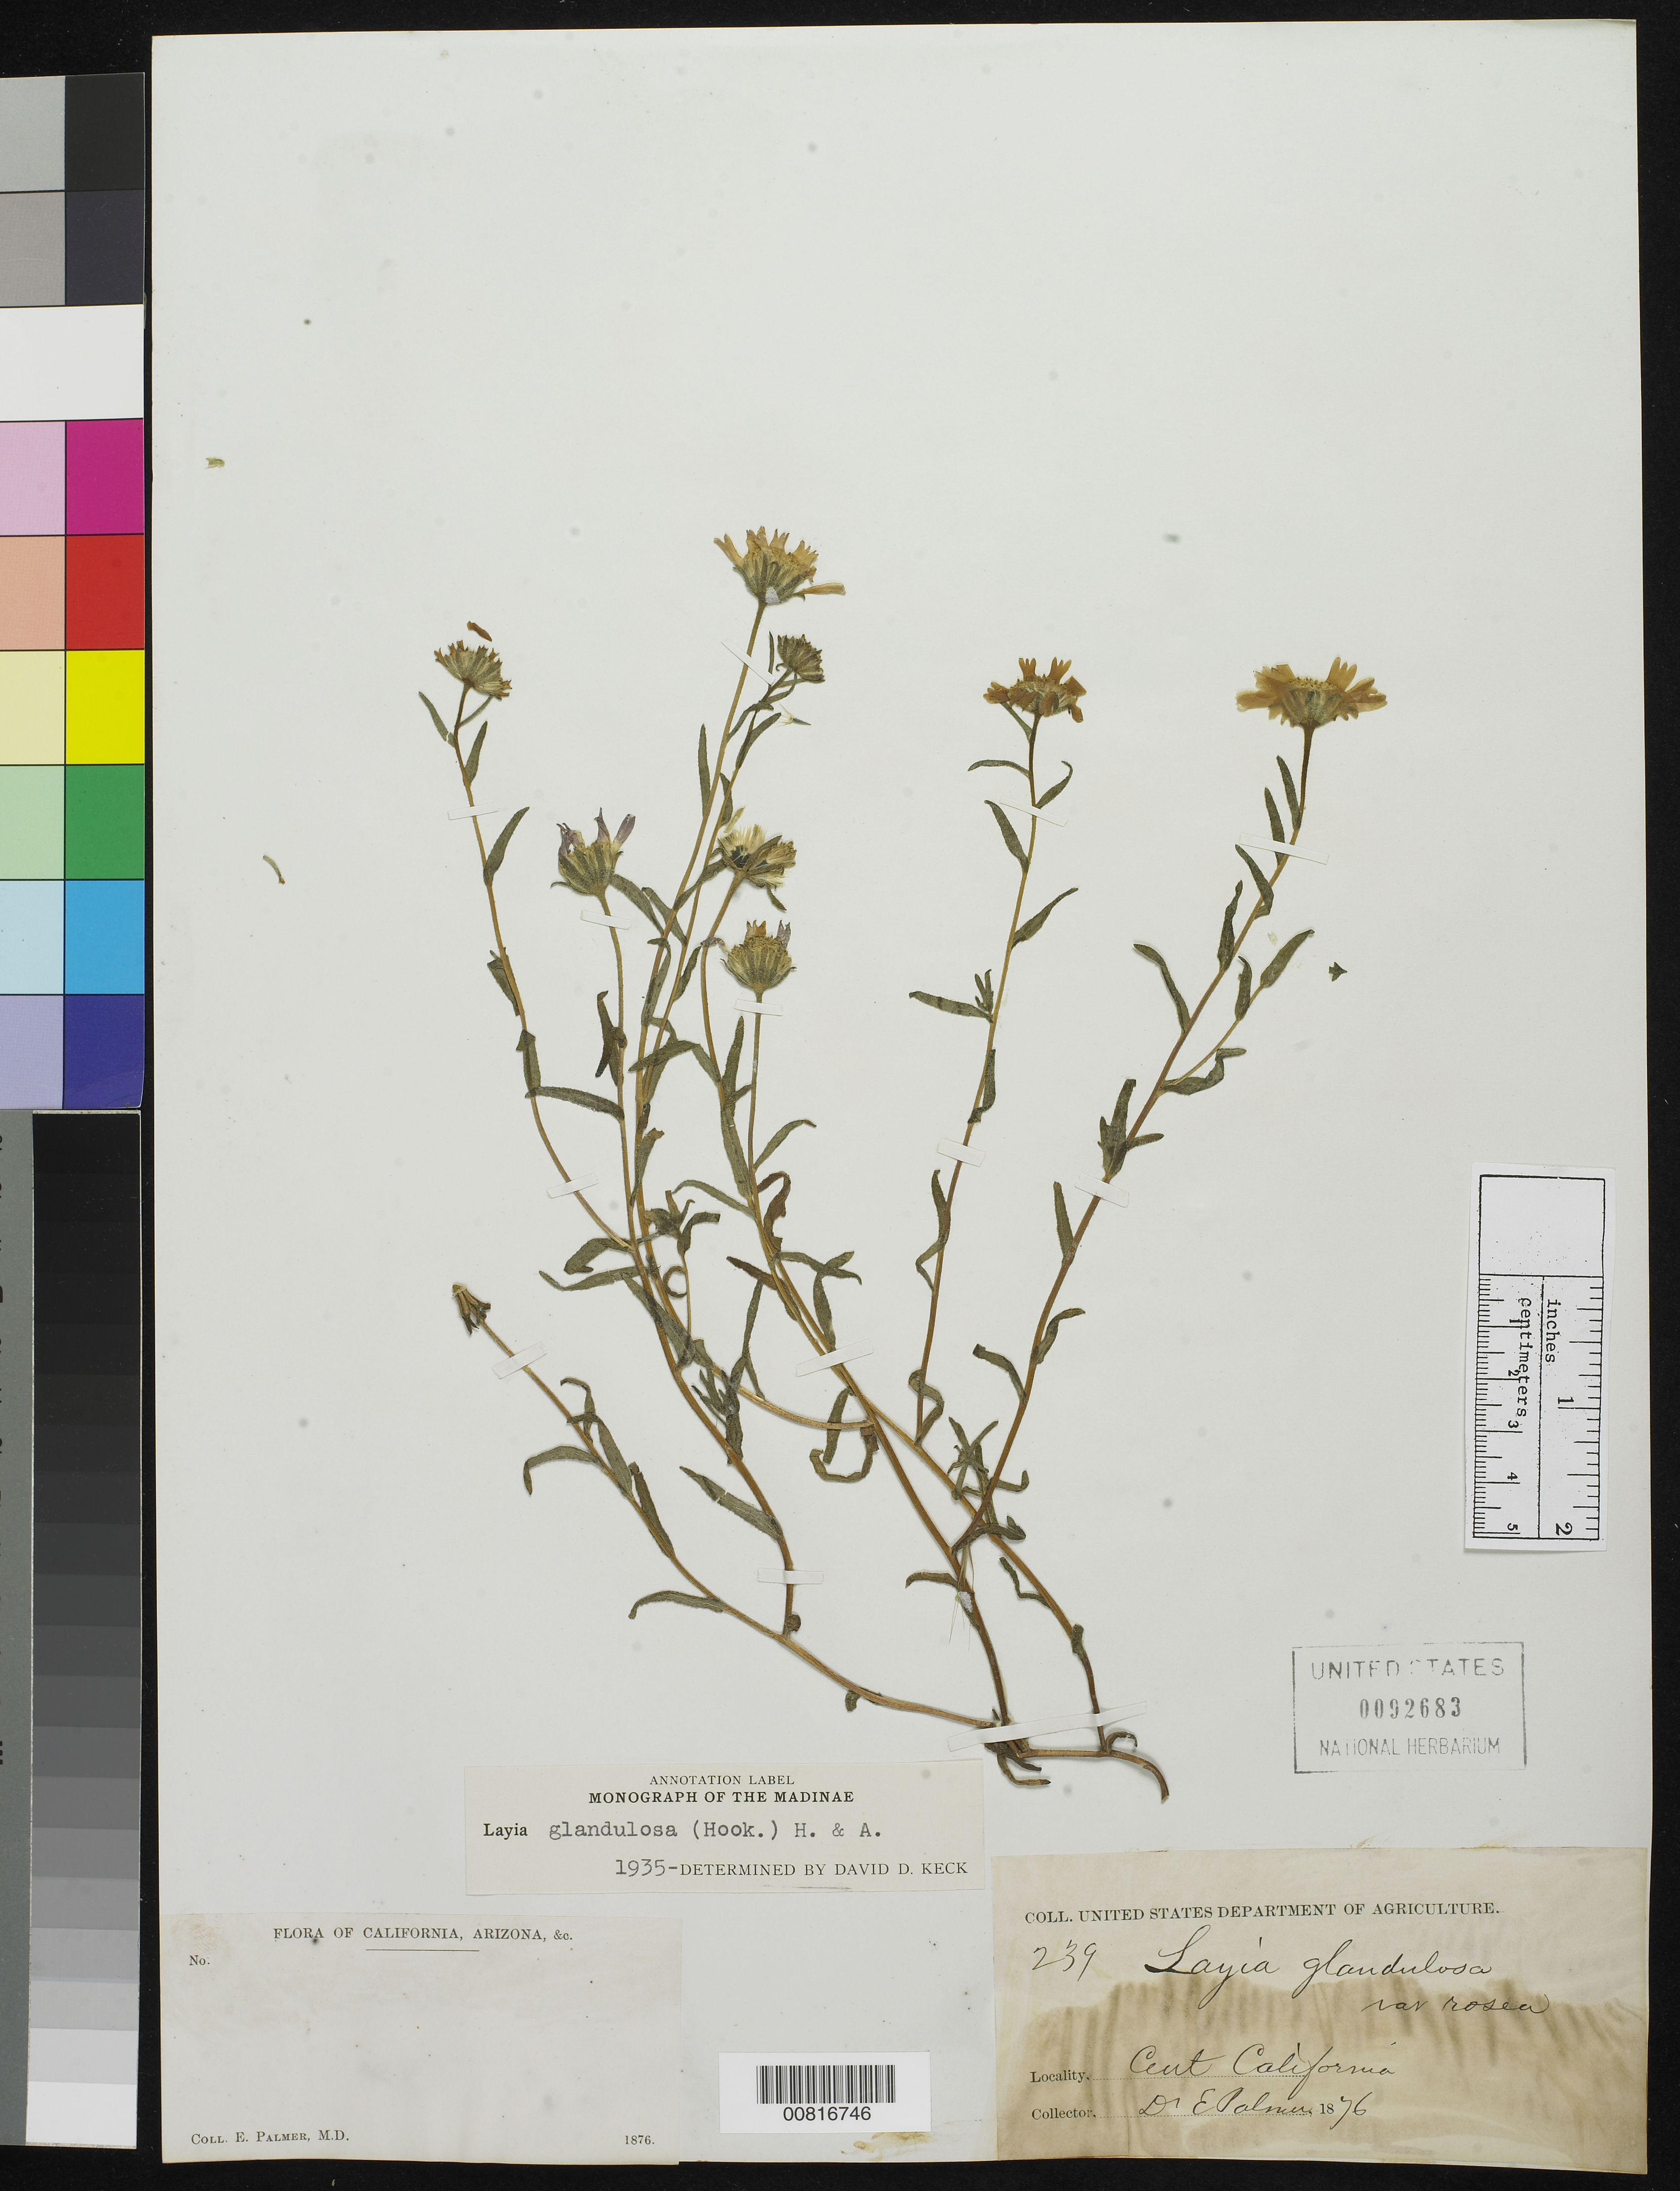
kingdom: Plantae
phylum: Tracheophyta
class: Magnoliopsida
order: Asterales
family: Asteraceae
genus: Layia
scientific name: Layia glandulosa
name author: Hook. & Arn.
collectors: E. Palmer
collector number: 239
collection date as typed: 1876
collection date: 1876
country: United States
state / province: California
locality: Cent. California.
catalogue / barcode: US 92683